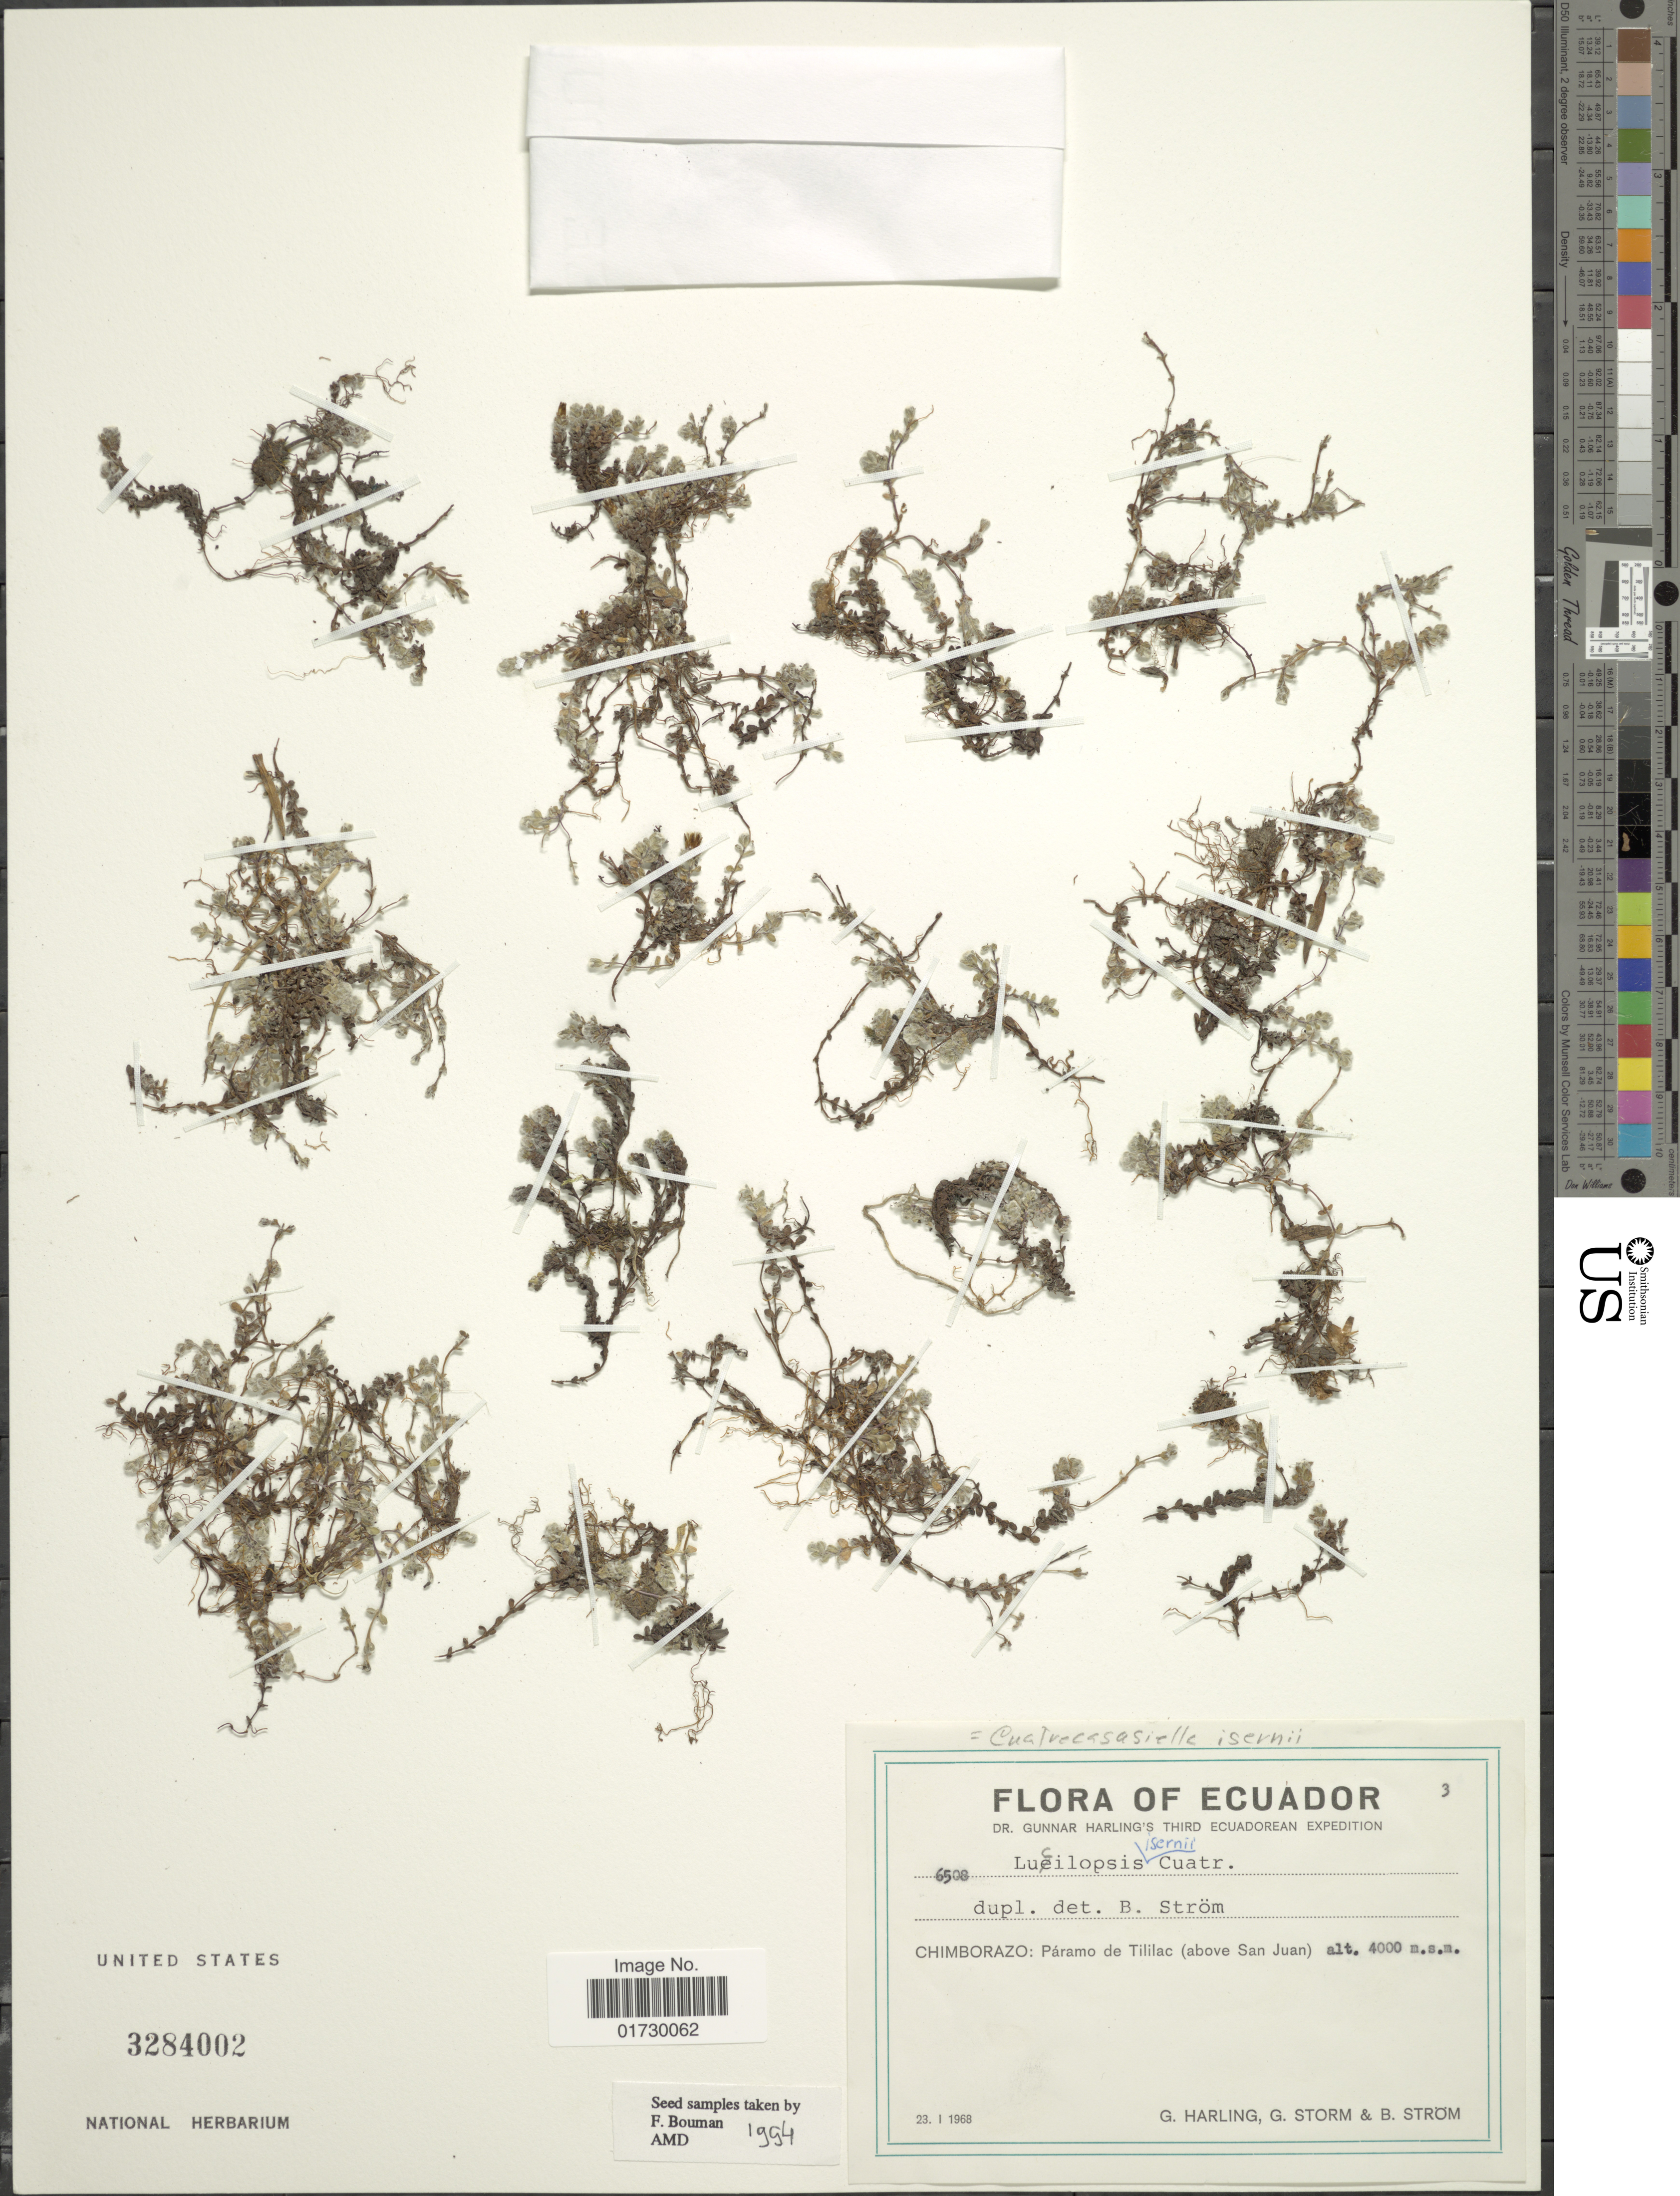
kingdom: Plantae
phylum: Tracheophyta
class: Magnoliopsida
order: Asterales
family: Asteraceae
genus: Cuatrecasasiella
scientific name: Cuatrecasasiella isernii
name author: (Cuatrec.) H. Rob.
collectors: G. Harling, G. Storm & B. Ström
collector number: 6508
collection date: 1968-01-20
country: Ecuador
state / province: Chimborazo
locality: Chimborazo: Paramo de Tililac (above San Juan)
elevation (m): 4000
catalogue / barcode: US 3284002